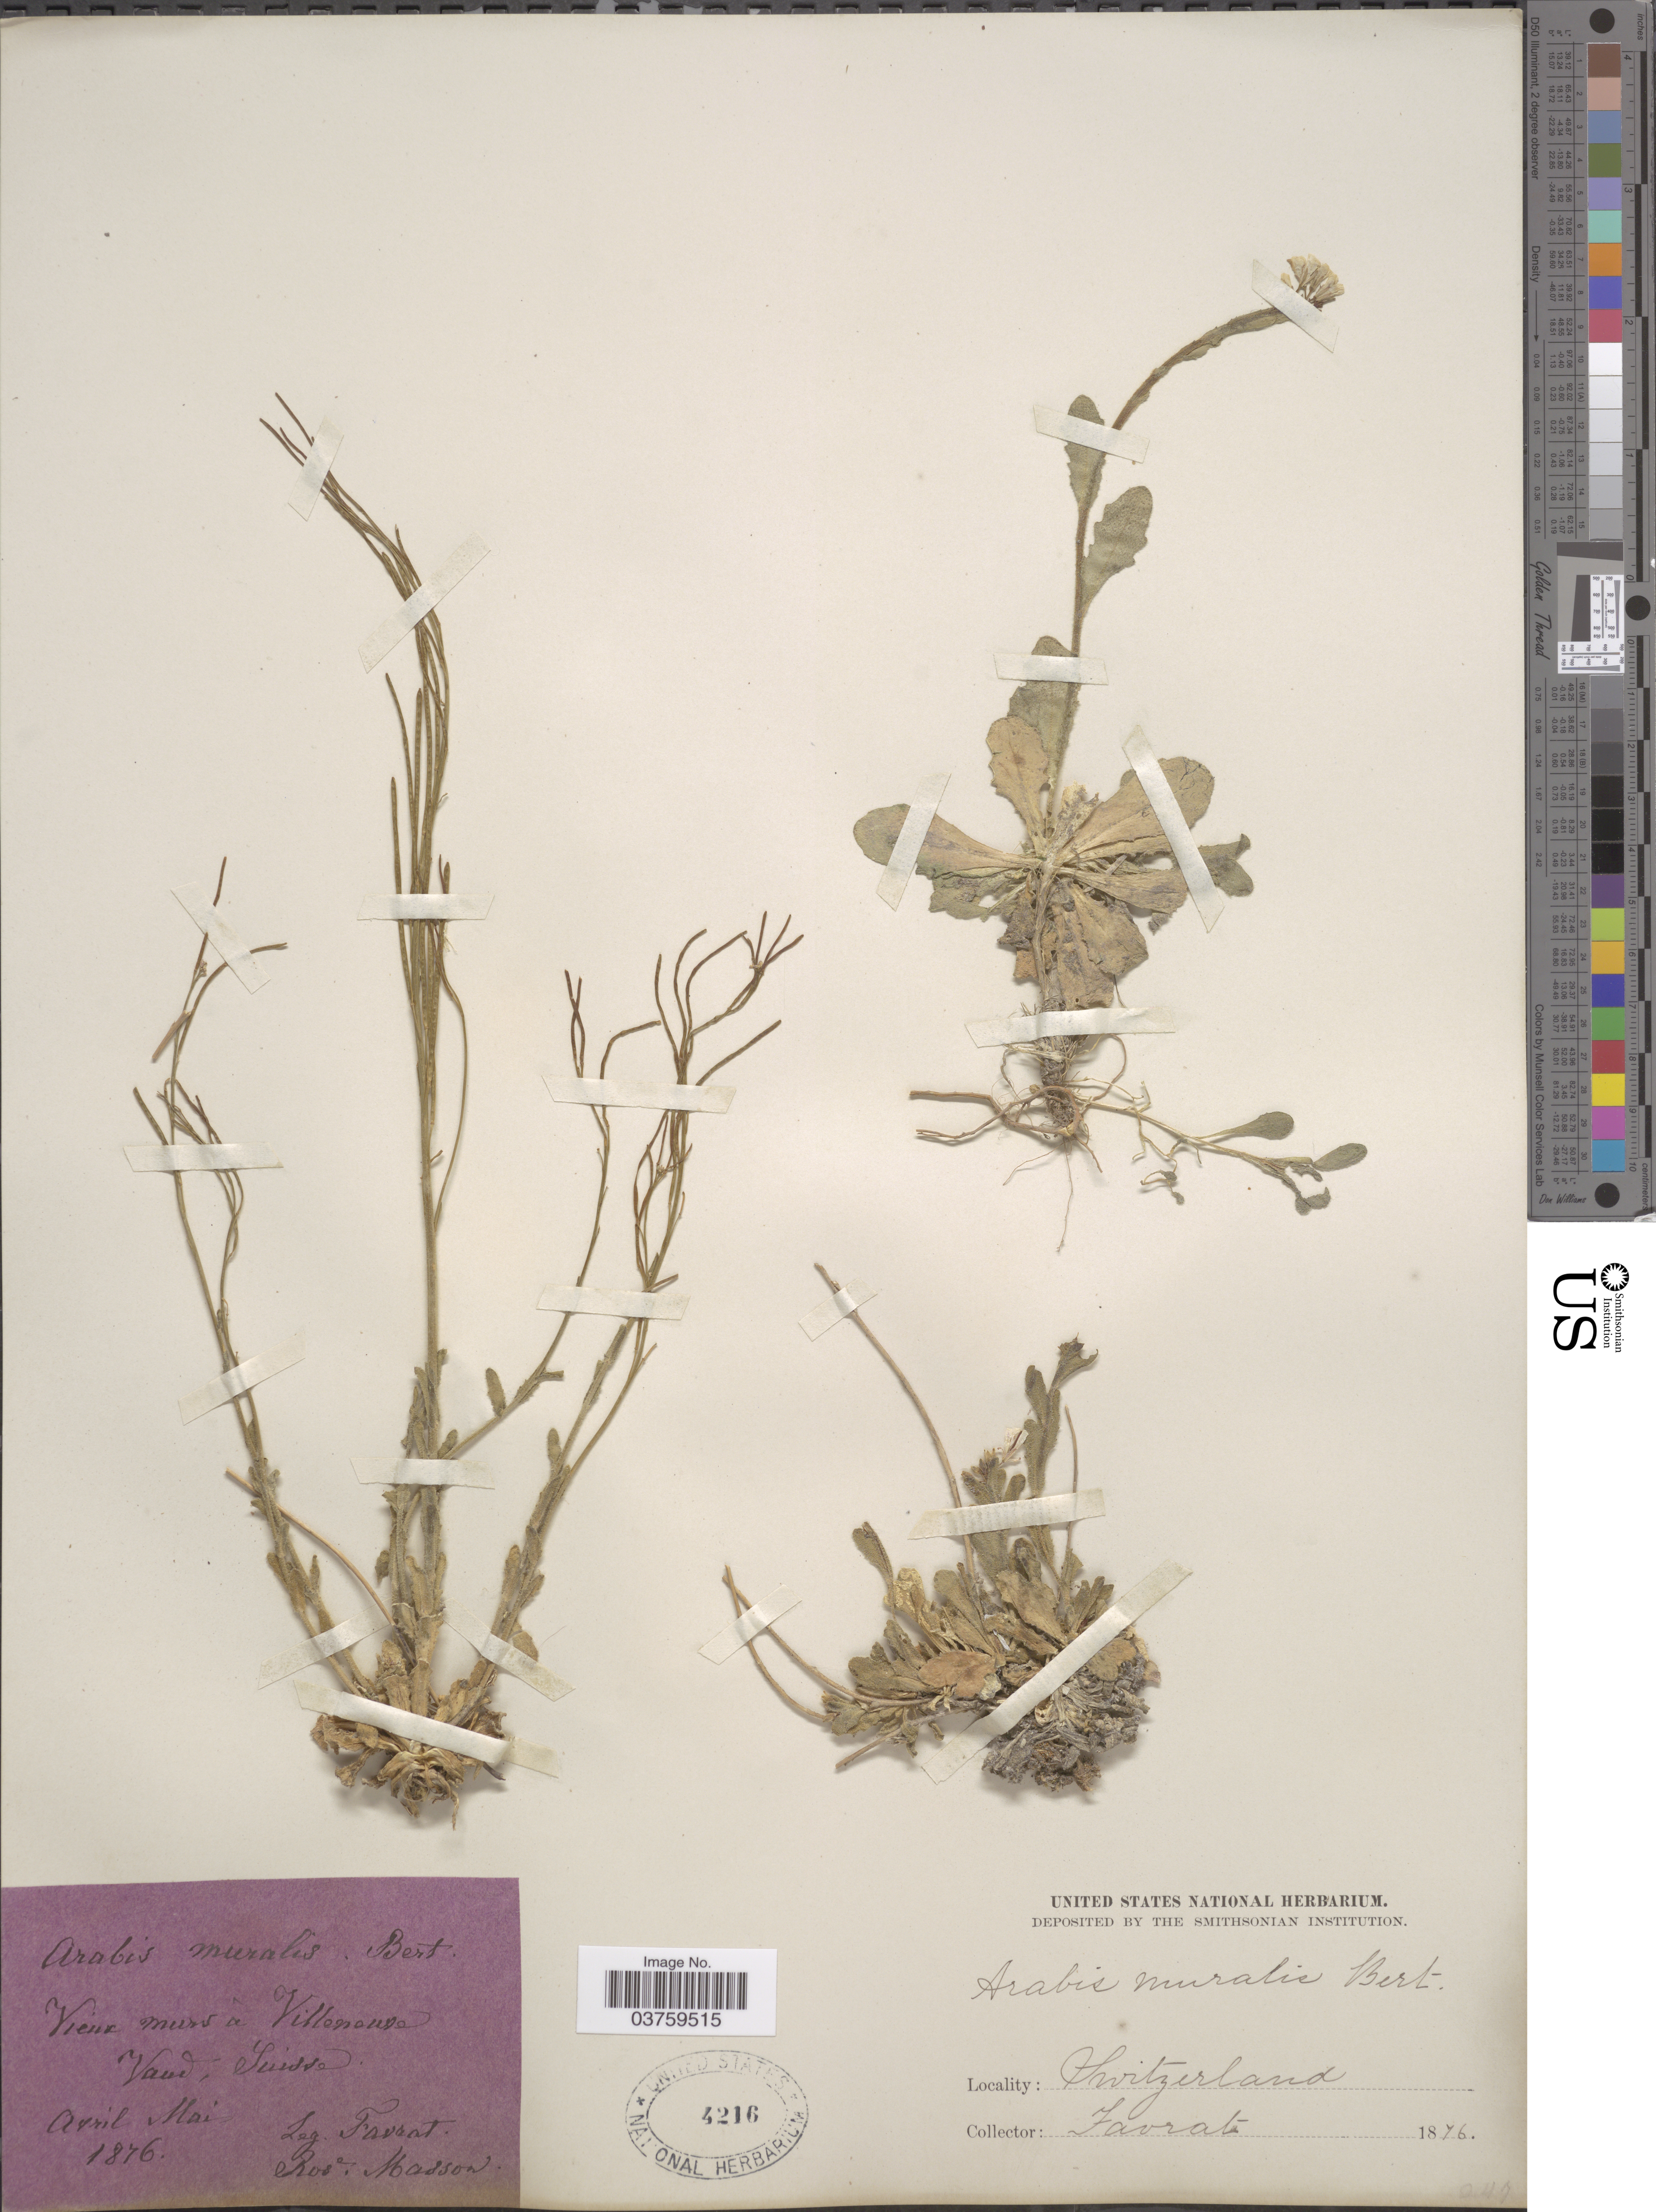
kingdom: Plantae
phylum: Tracheophyta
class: Magnoliopsida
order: Brassicales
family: Brassicaceae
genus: Arabis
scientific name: Arabis muralis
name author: Bertol.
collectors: L. Favrat & R. Masson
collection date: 1876-04/1876-05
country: Switzerland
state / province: Vaud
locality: Vieux murs a Villeneuve Vaud, Suisse.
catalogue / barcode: US 4216